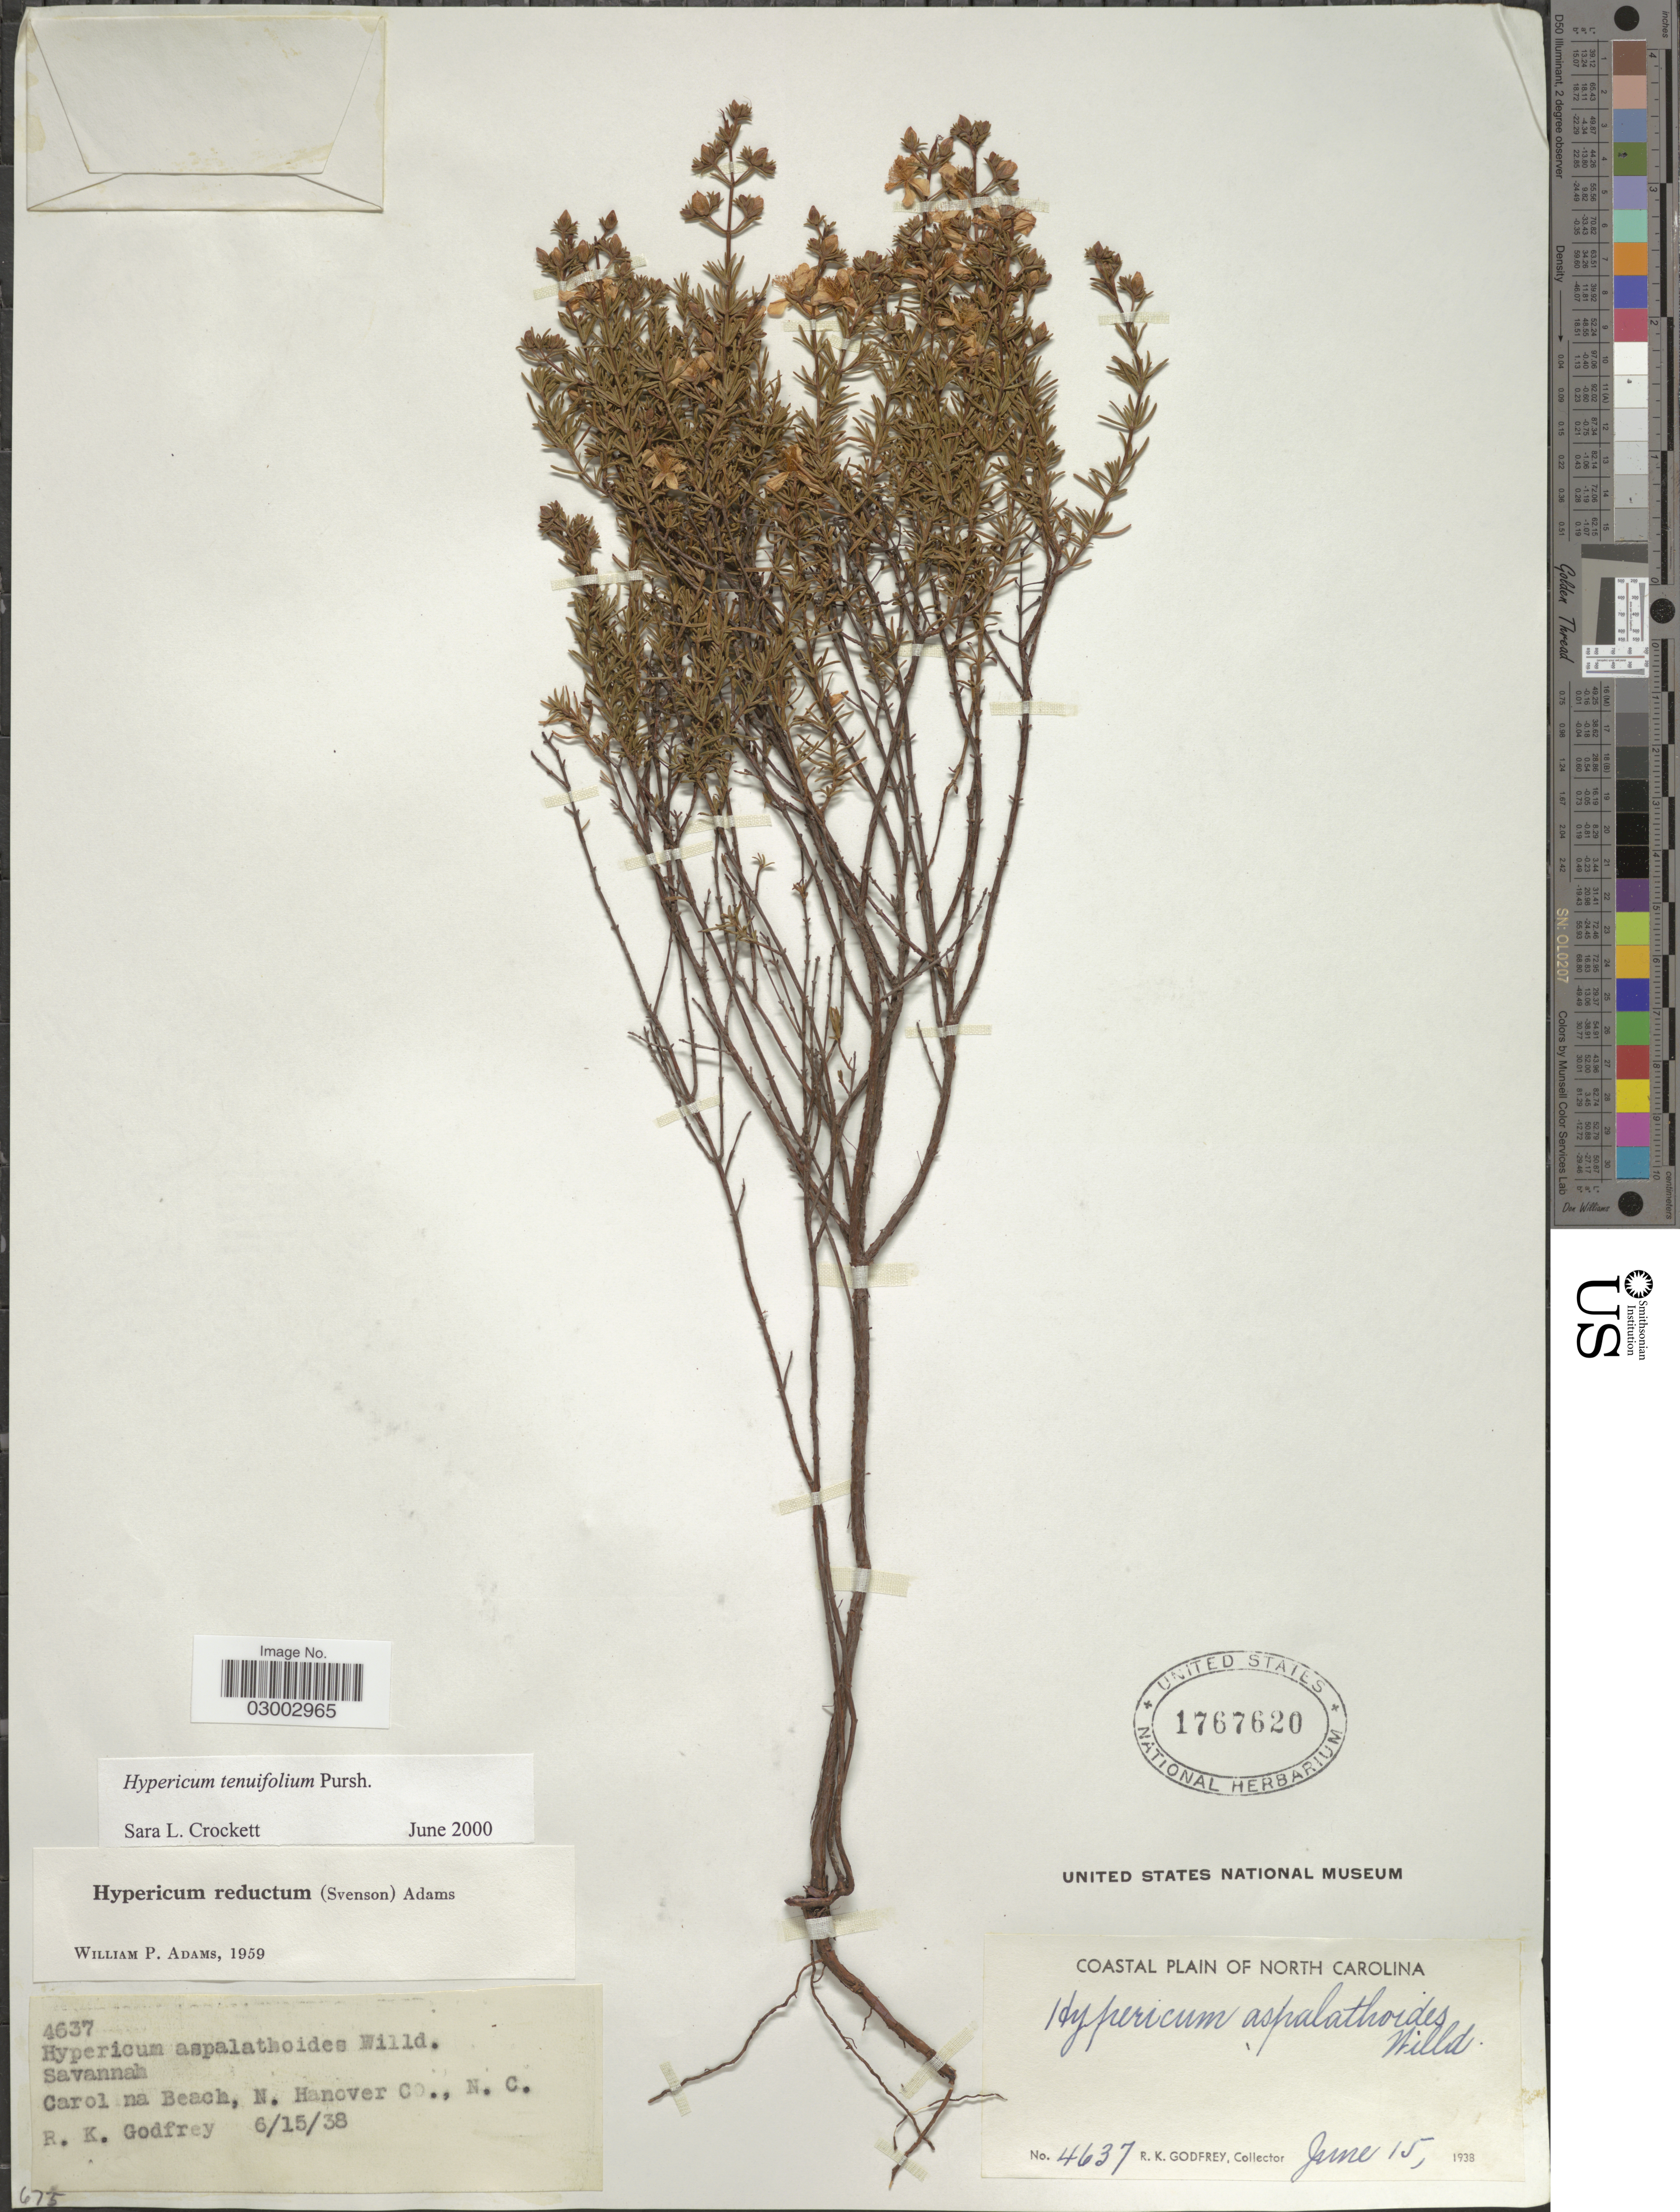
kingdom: Plantae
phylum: Tracheophyta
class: Magnoliopsida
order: Malpighiales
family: Hypericaceae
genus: Hypericum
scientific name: Hypericum tenuifolium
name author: Pursh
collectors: R. K. Godfrey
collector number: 4637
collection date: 1938-06-15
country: United States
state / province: North Carolina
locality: Carolina Beach, N. Hanover Co., N. C.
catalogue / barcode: US 1767620